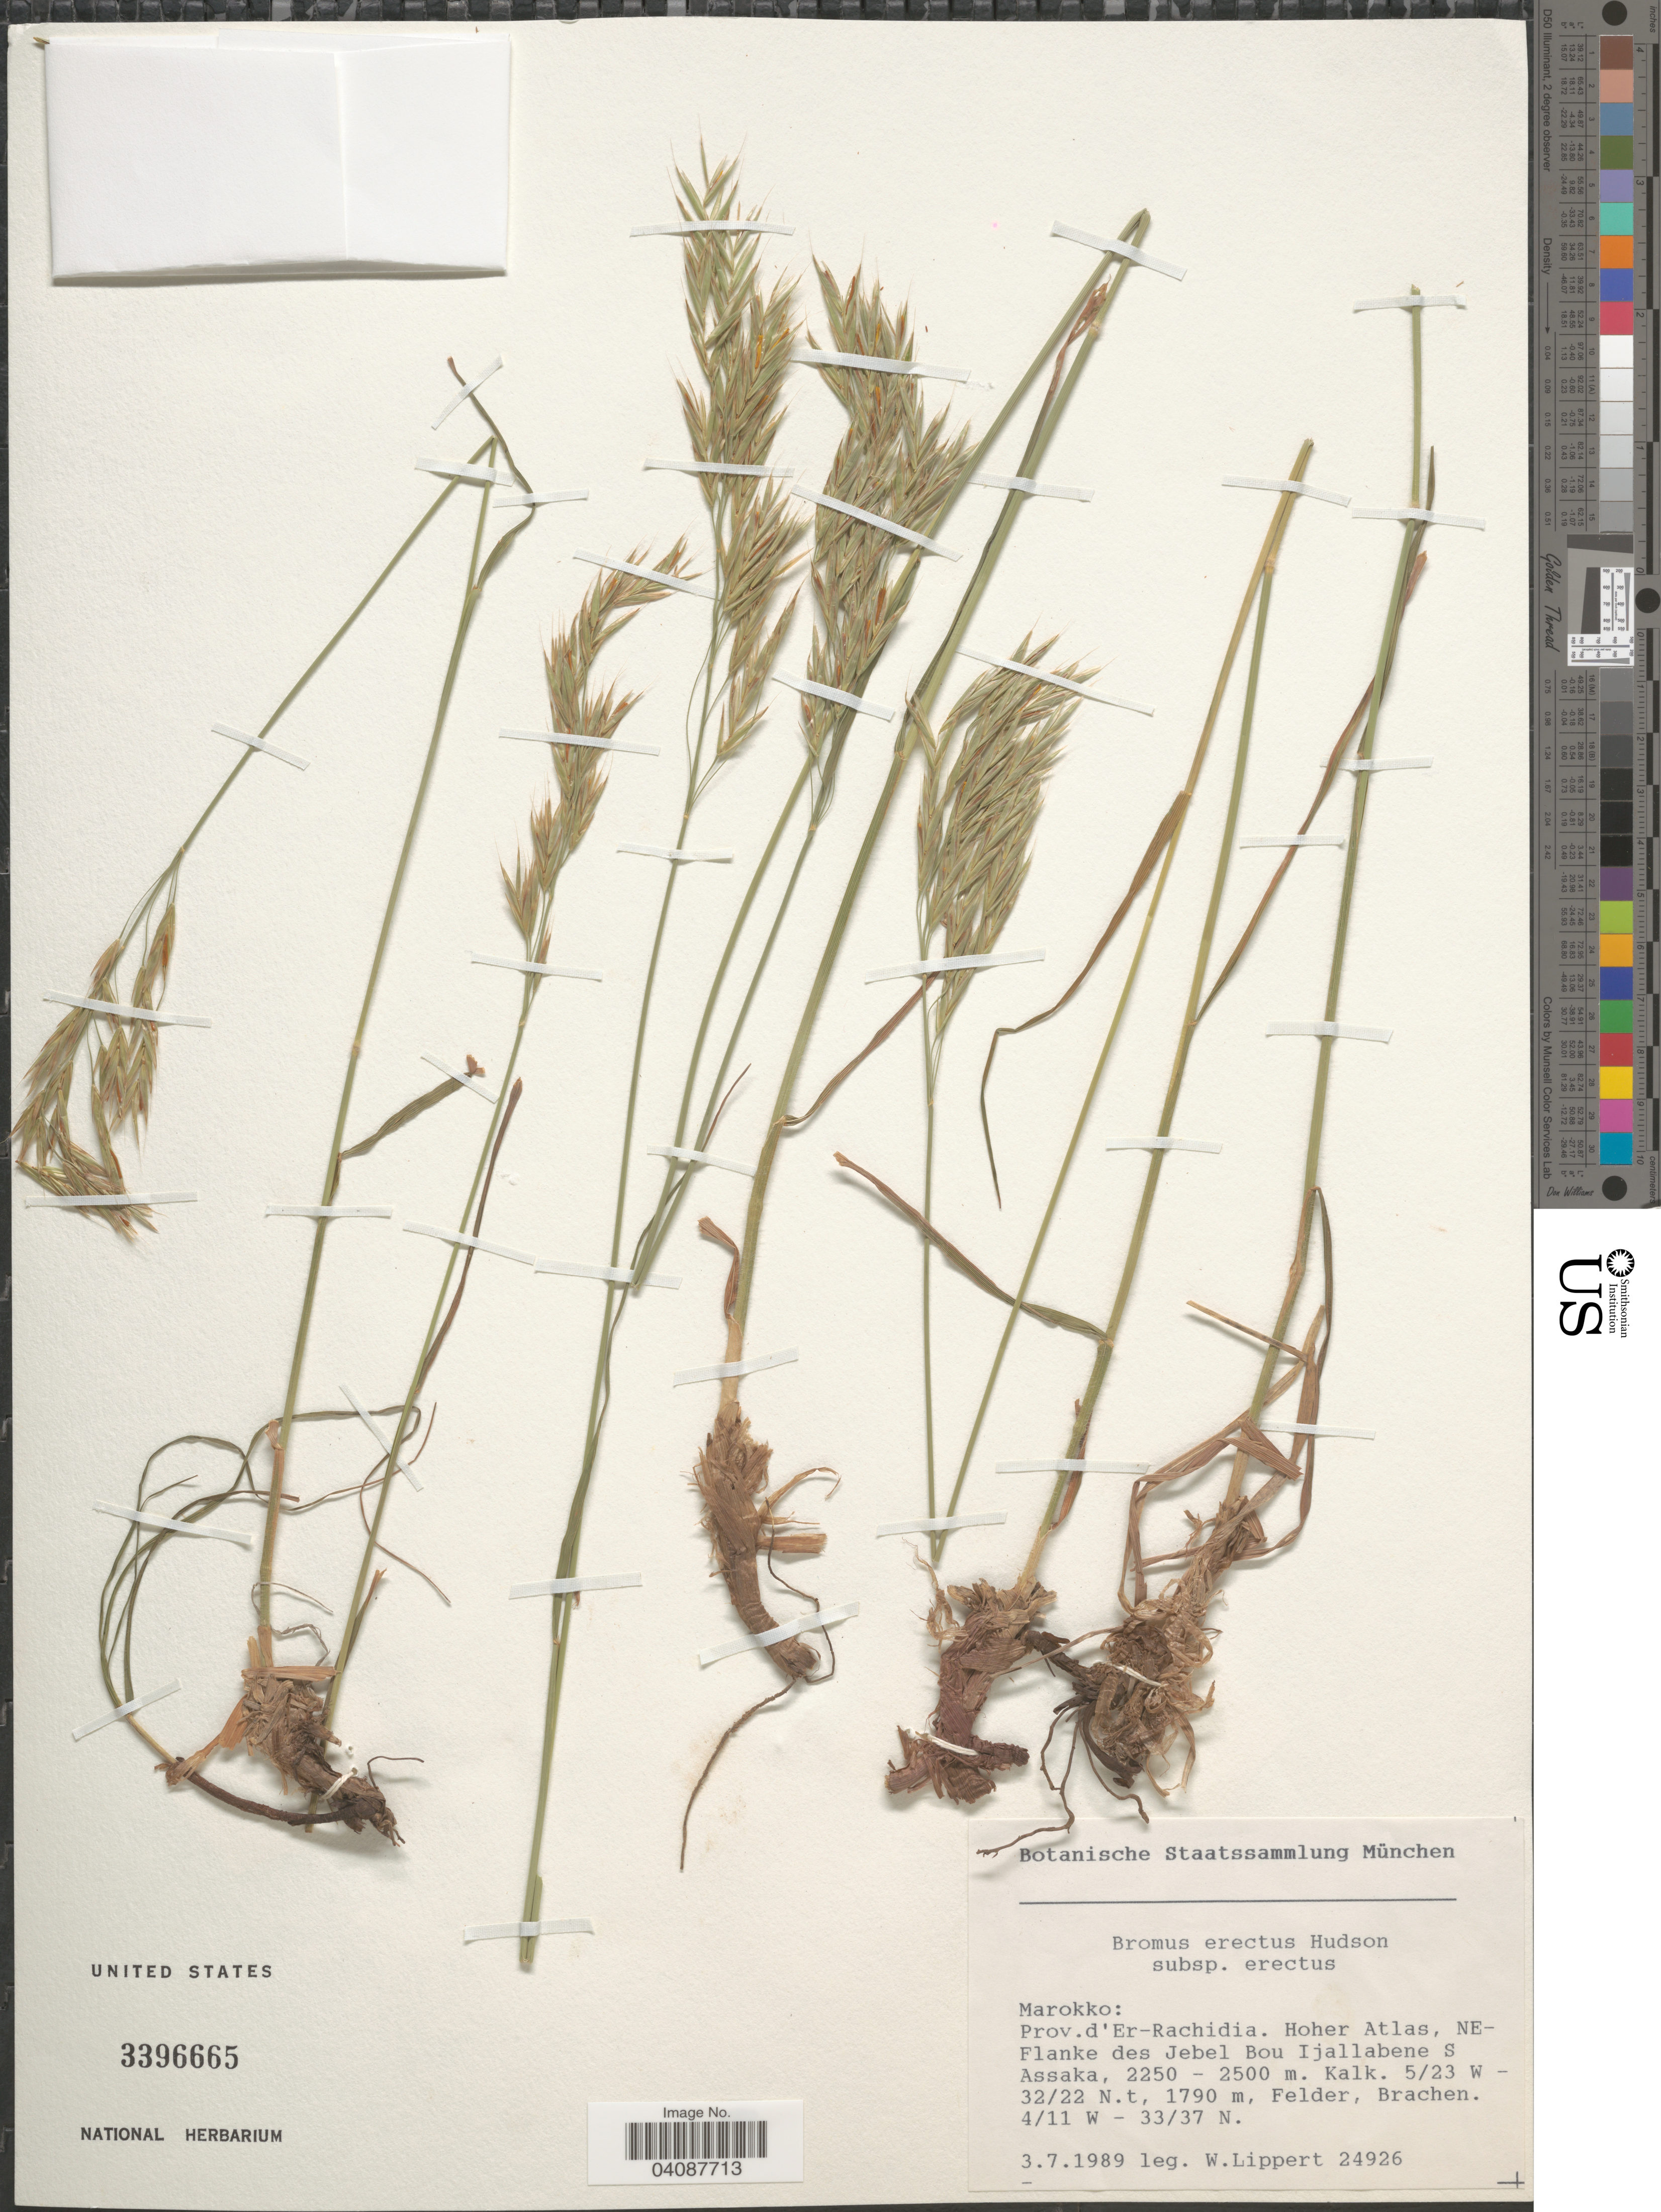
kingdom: Plantae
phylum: Tracheophyta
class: Liliopsida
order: Poales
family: Poaceae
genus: Bromus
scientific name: Bromus erectus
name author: Huds.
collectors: W. Lippert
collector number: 24926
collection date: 1989-07-03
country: Morocco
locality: Marokko: Prov.d'Er-Rachidia. Hoher Atlas, NE-Flanke des Jebel Bou Ijallabene S Assaka. 5/23 W - 32/22 N.t, Felder, Brachen. 4/11 W - 33/37 N [unsure placement].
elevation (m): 1790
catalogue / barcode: US 3396665